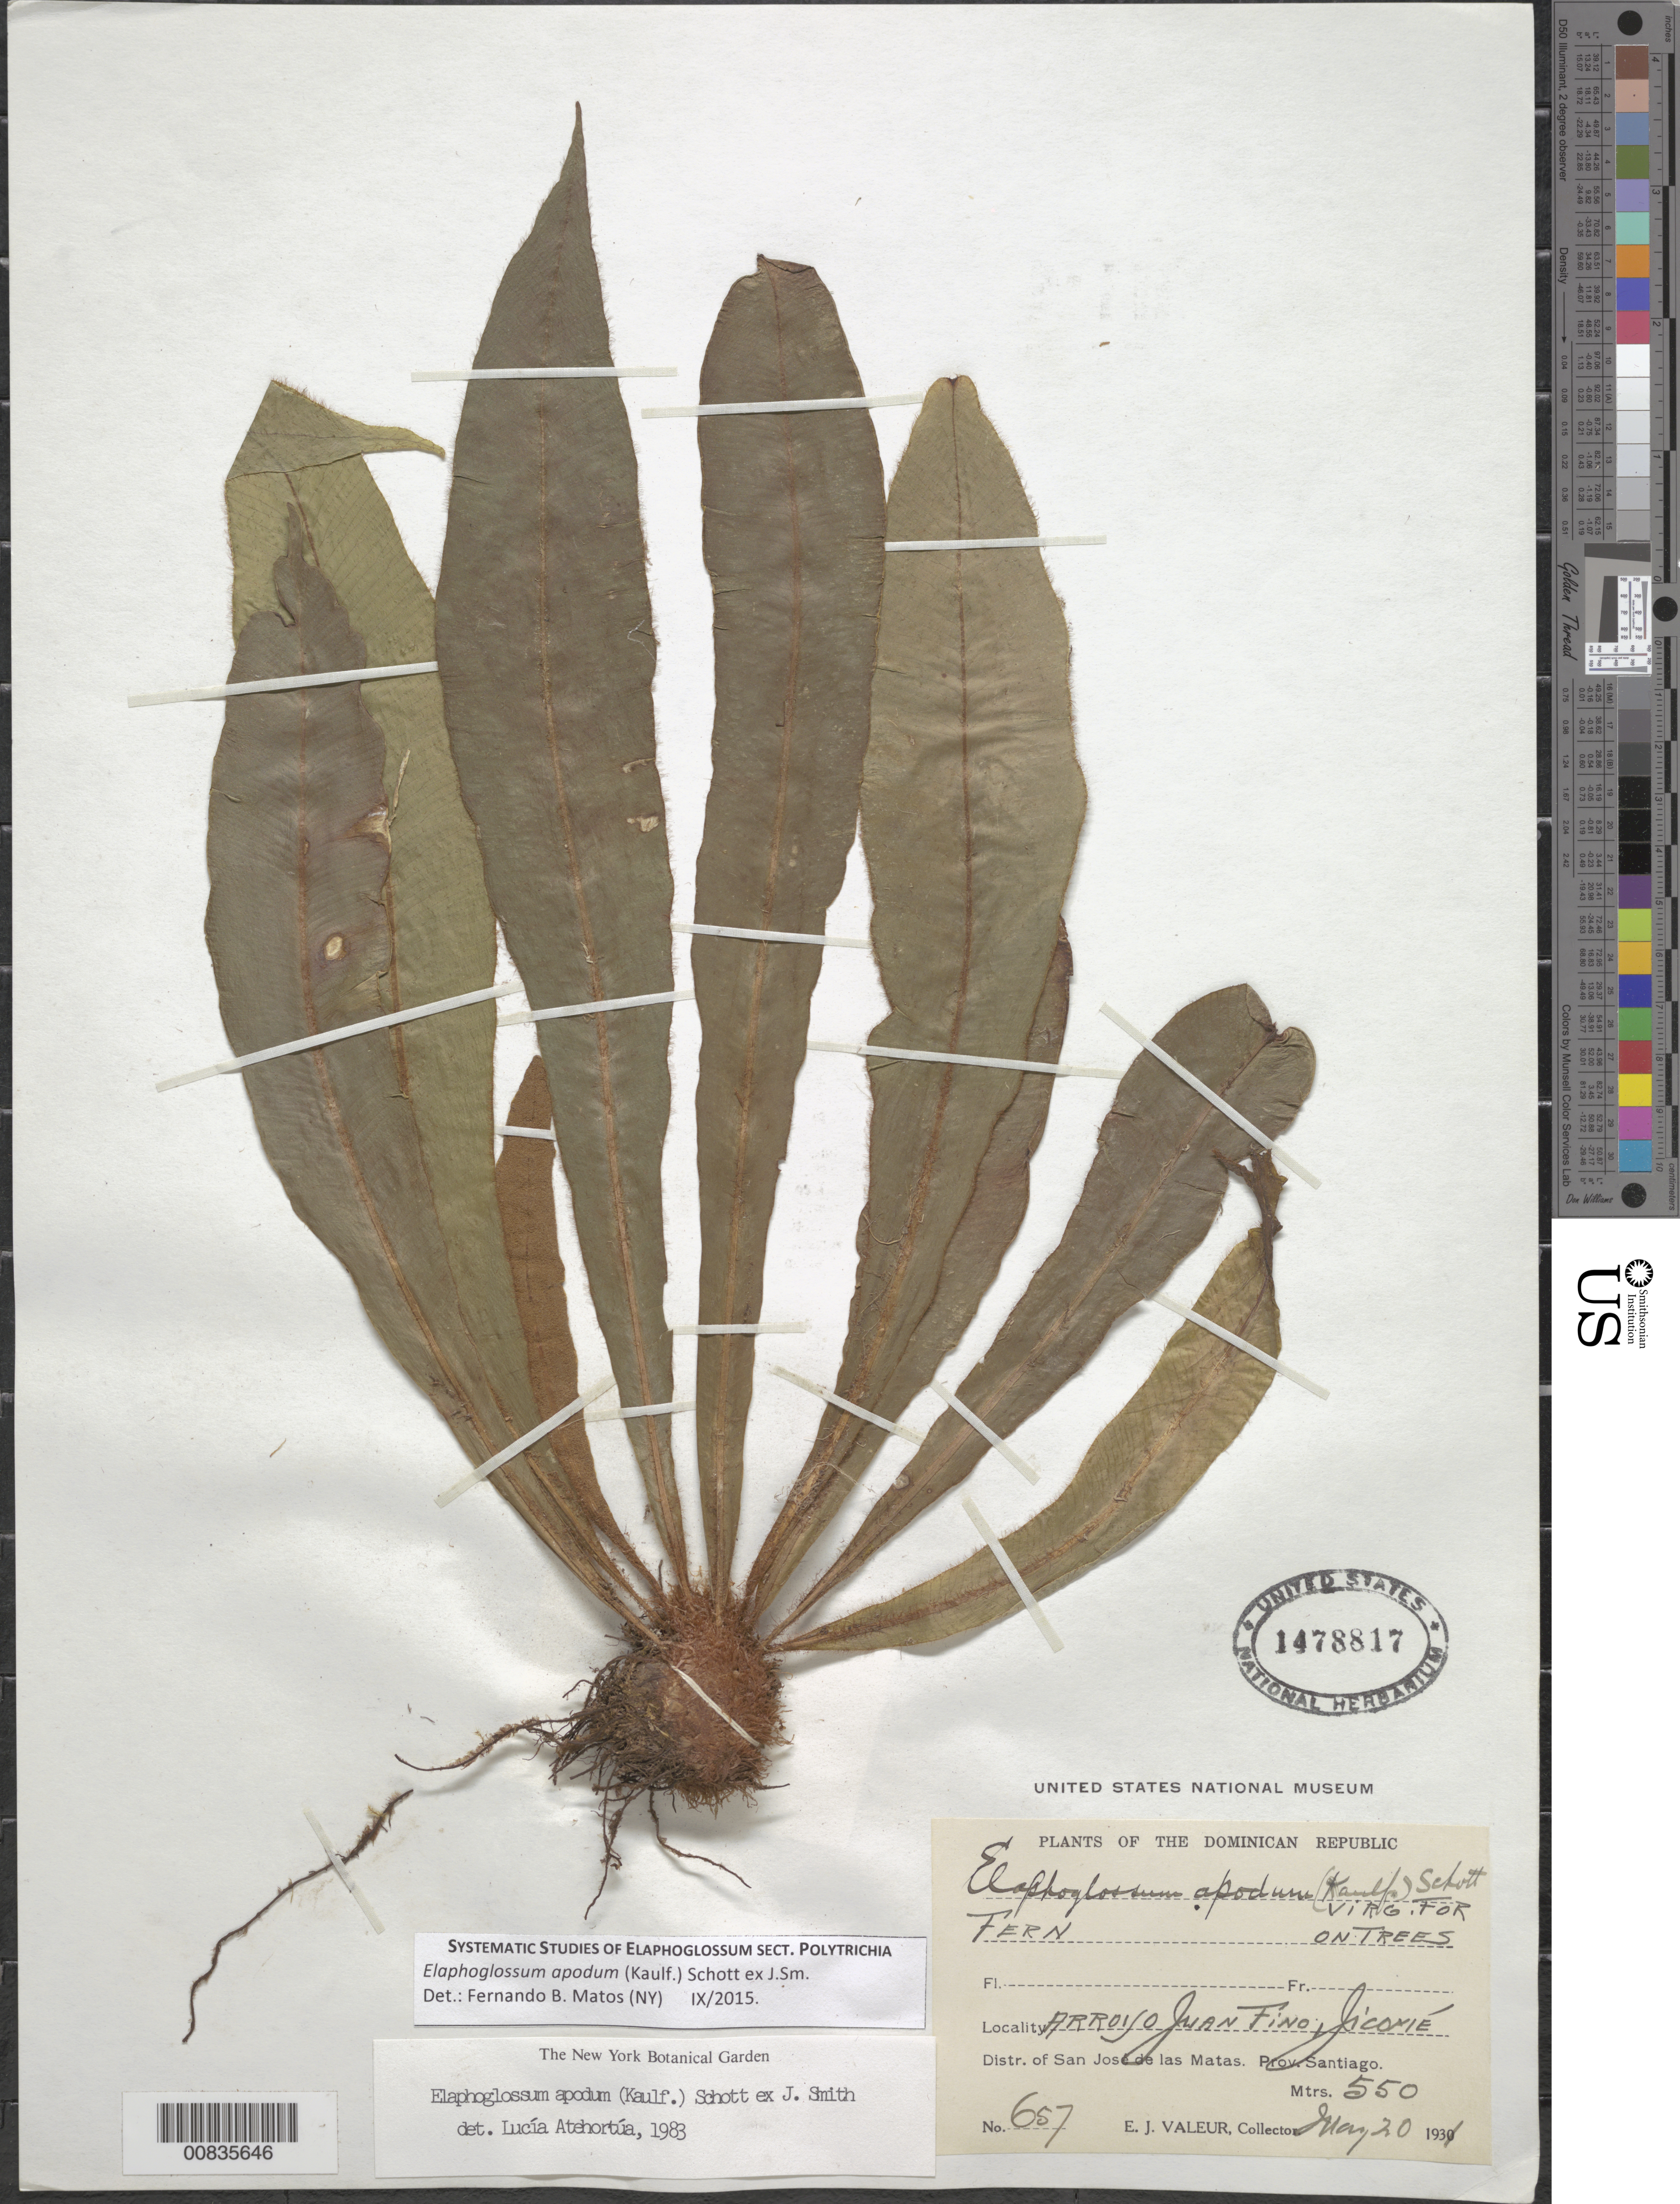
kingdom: Plantae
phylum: Tracheophyta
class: Polypodiopsida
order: Polypodiales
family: Dryopteridaceae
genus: Elaphoglossum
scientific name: Elaphoglossum apodum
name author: (Kaulf.) Schott ex J. Sm.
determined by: Atehortúa, L. G.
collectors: E. Valeur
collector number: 657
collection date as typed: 20 May 1931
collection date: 1931-05-20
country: Dominican Republic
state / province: Santiago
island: Hispaniola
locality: Dist. San José de las Matas, Arroyo Juan Fino, Jicomé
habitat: Virgin forest on trees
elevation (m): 550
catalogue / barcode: US 1478817